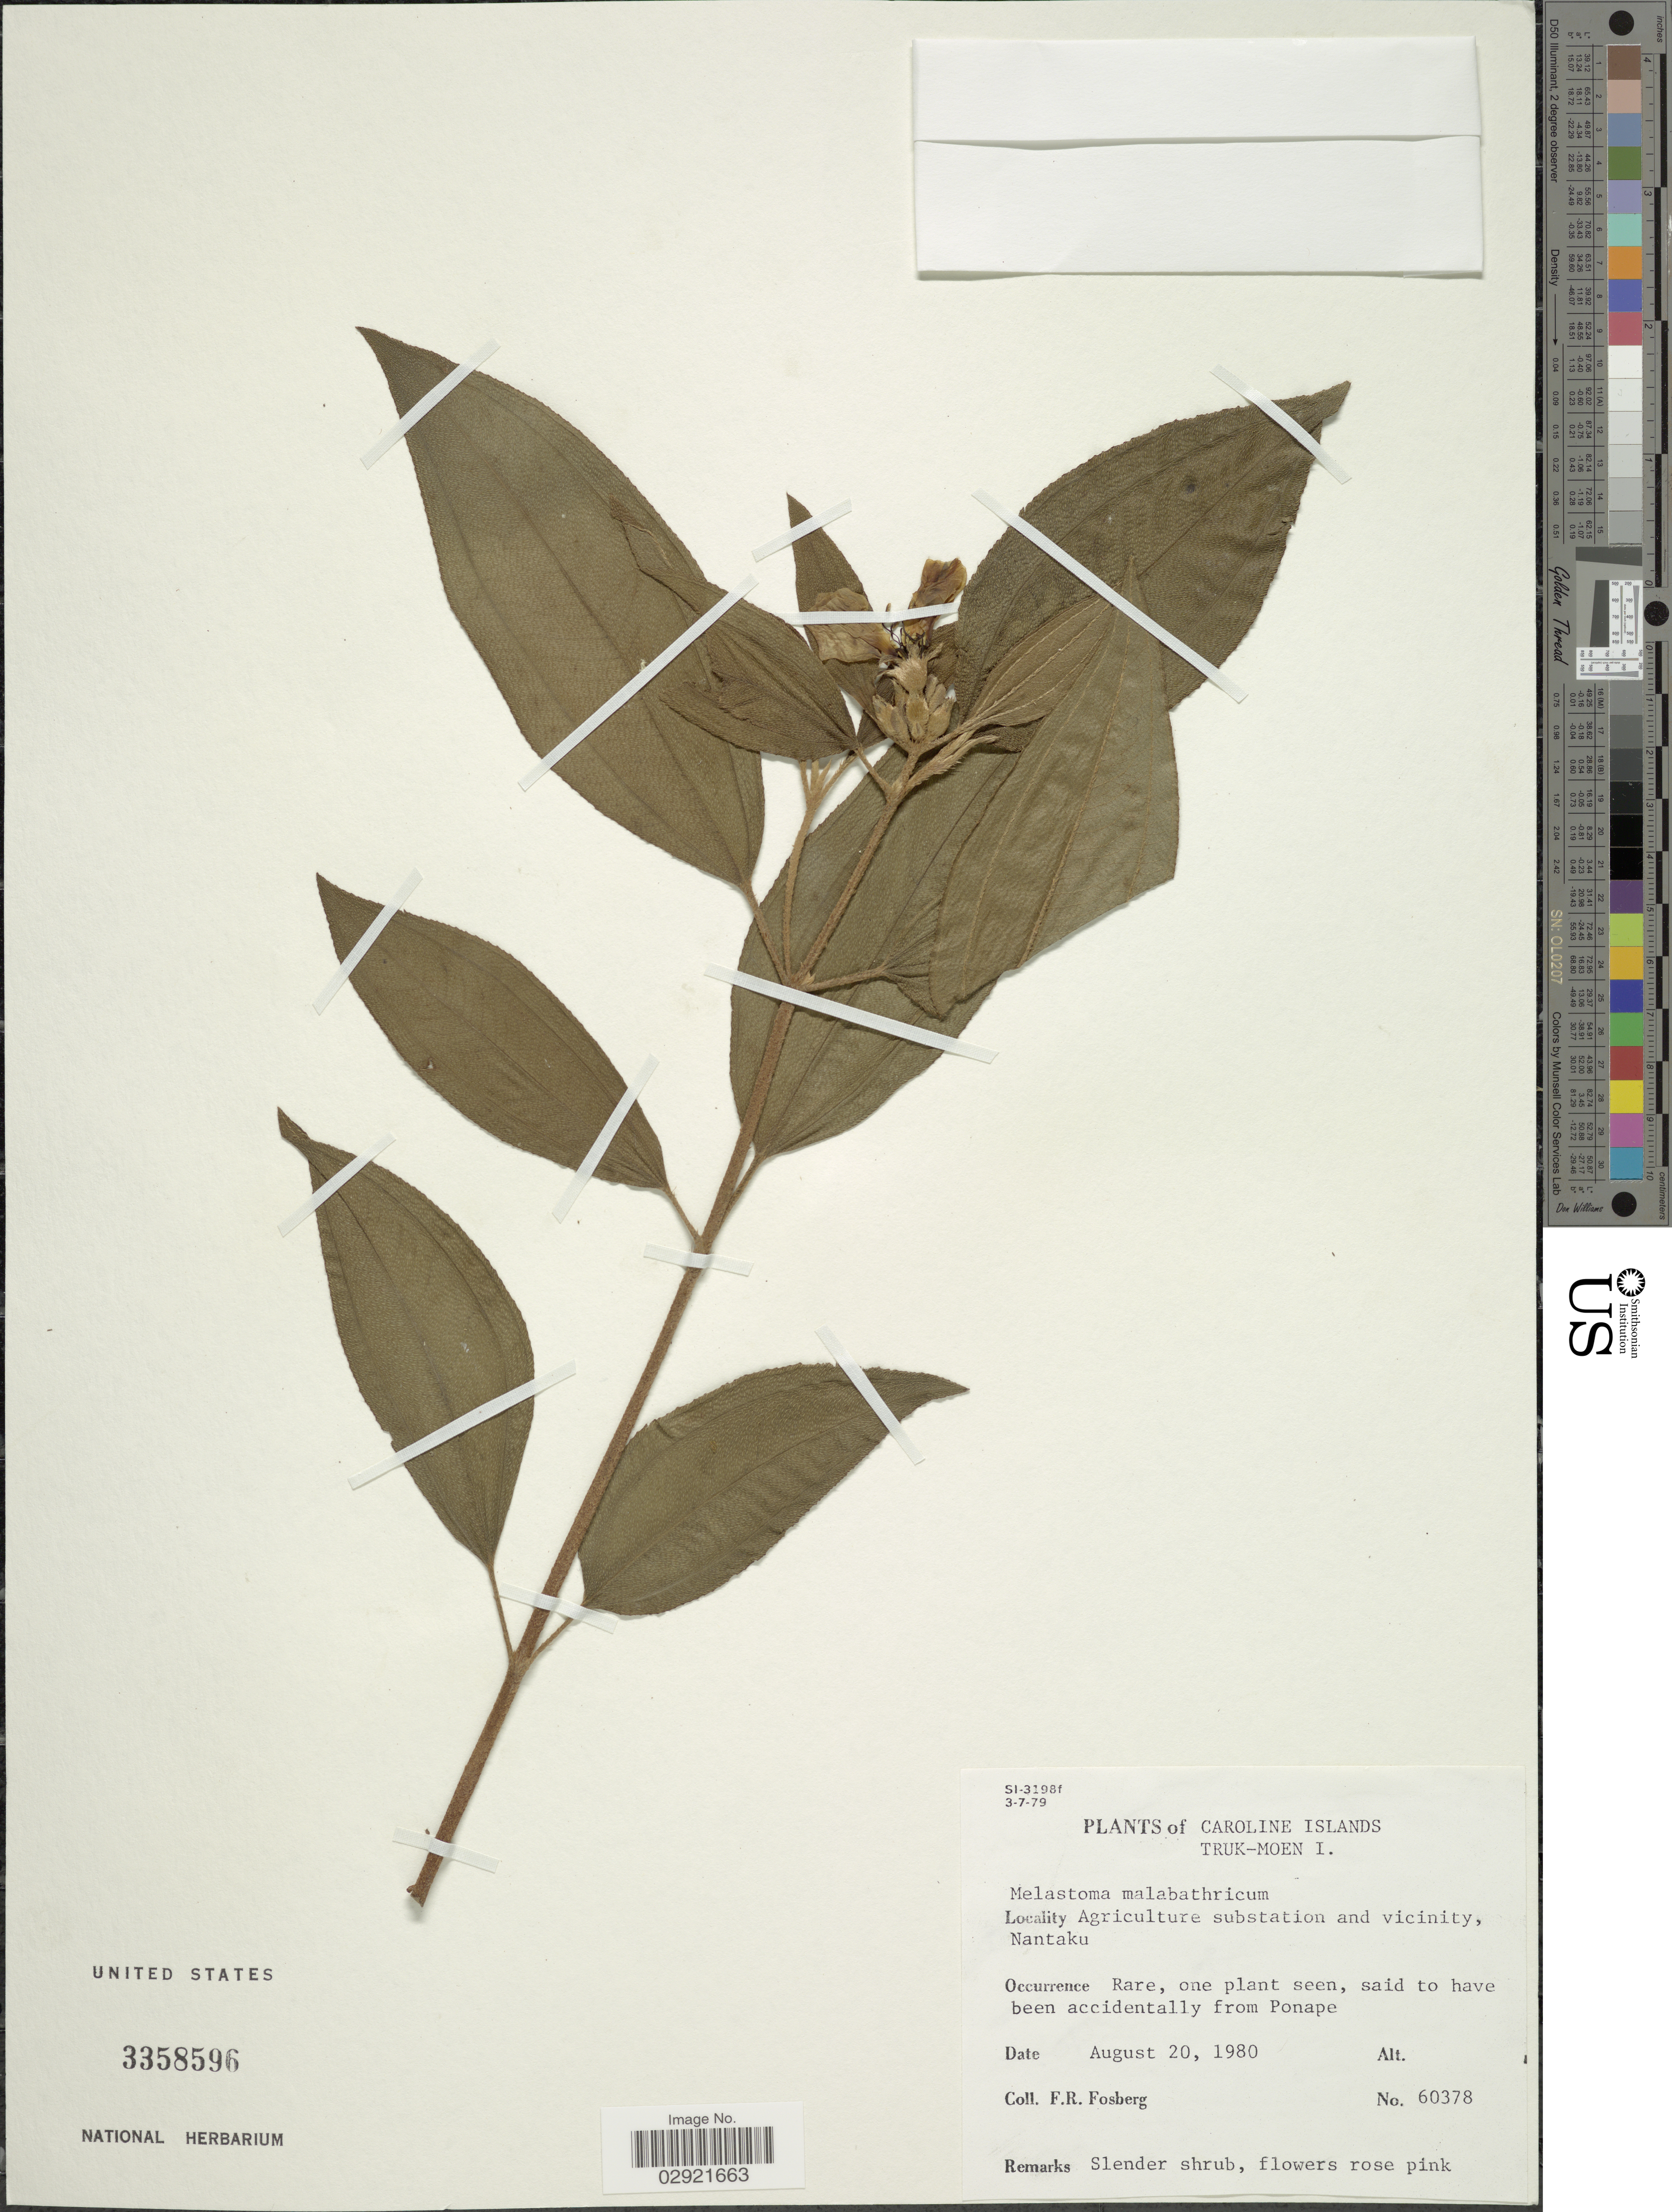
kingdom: Plantae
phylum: Tracheophyta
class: Magnoliopsida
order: Myrtales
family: Melastomataceae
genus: Melastoma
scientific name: Melastoma malabathricum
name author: L.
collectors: F. R. Fosberg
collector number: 60378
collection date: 1980-08-20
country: Micronesia, Federated States of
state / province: Truk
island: Moen [Wono]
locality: Caroline Islands. Truk-Moen I. Agriculture substation and vicinity, Nantaku.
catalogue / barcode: US 3358596